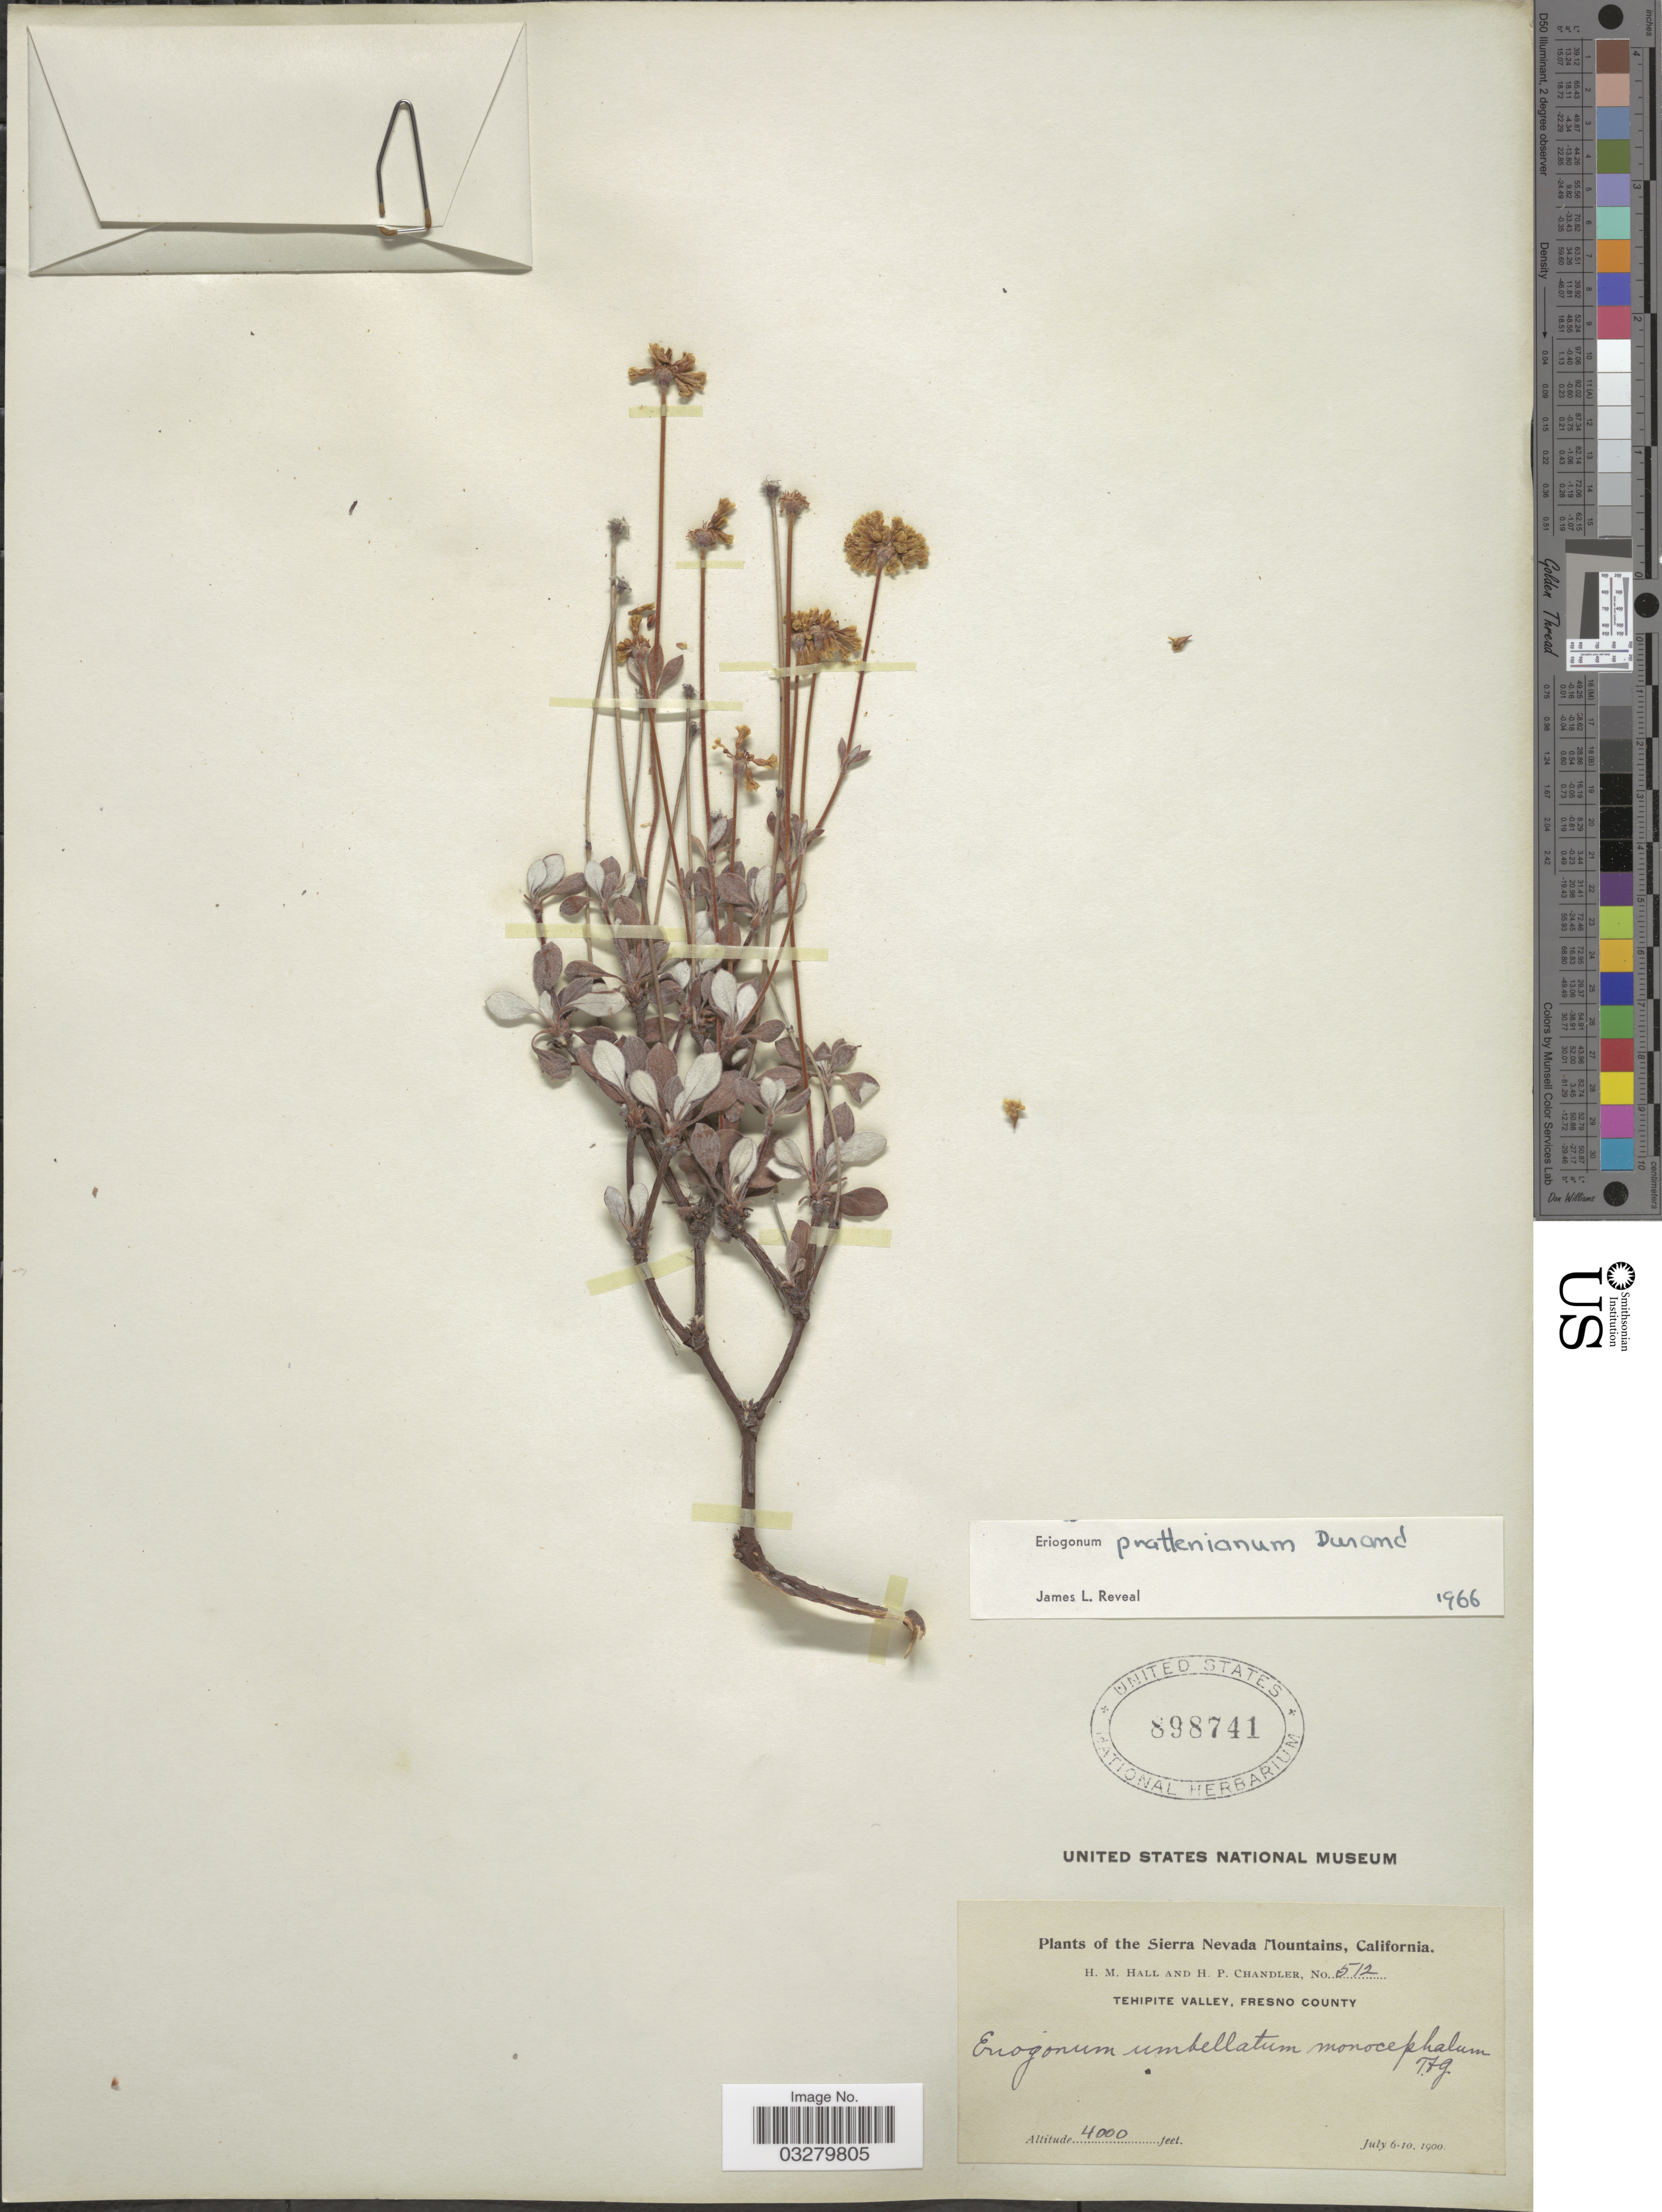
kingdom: Plantae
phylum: Tracheophyta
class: Magnoliopsida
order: Caryophyllales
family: Polygonaceae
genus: Eriogonum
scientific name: Eriogonum prattenianum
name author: Durand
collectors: H. M. Hall & H. Chandler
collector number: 513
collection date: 1900-07-06/1900-07-10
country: United States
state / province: California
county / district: Fresno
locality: Sierra Nevada Mountains. Tehipite Valley, Fresno County.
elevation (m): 1219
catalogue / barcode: US 898741